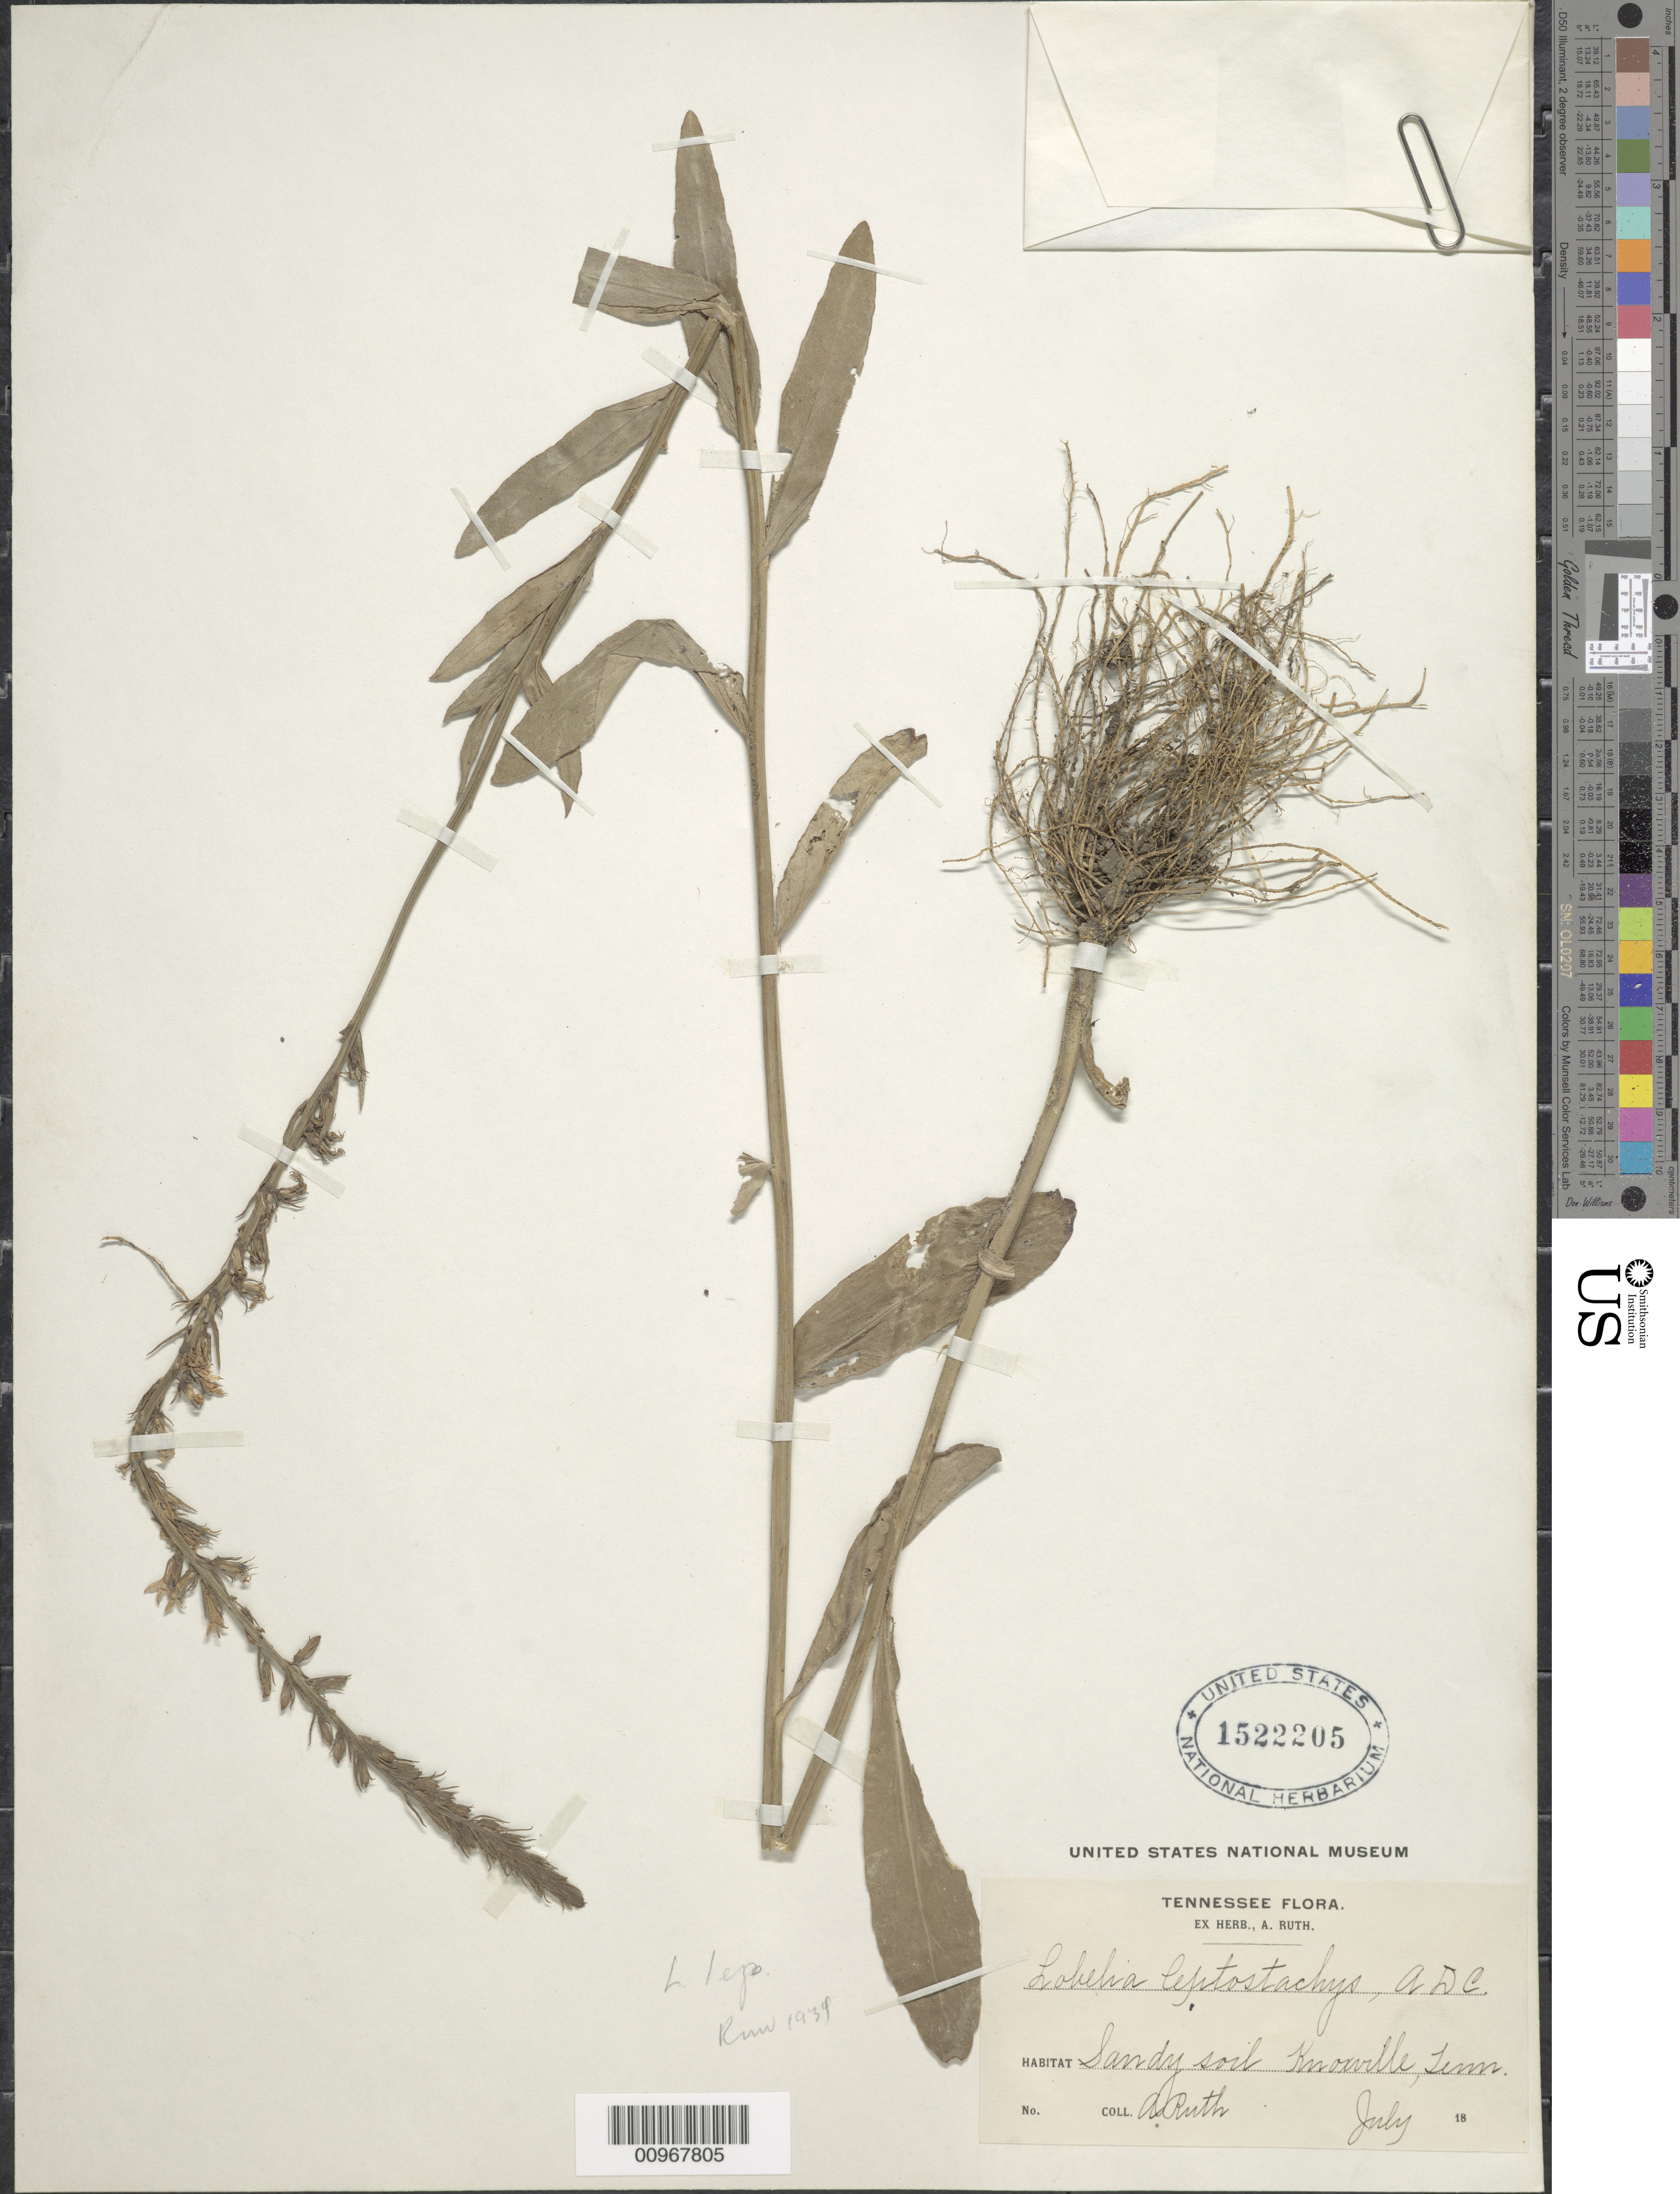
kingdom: Plantae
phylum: Tracheophyta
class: Magnoliopsida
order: Asterales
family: Campanulaceae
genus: Lobelia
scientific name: Lobelia leptostachys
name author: A. DC.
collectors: A. Ruth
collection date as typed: Jul 1895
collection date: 1895-07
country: United States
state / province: Tennessee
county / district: Knox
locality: Knoxville.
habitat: sandy soil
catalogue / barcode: US 1522205